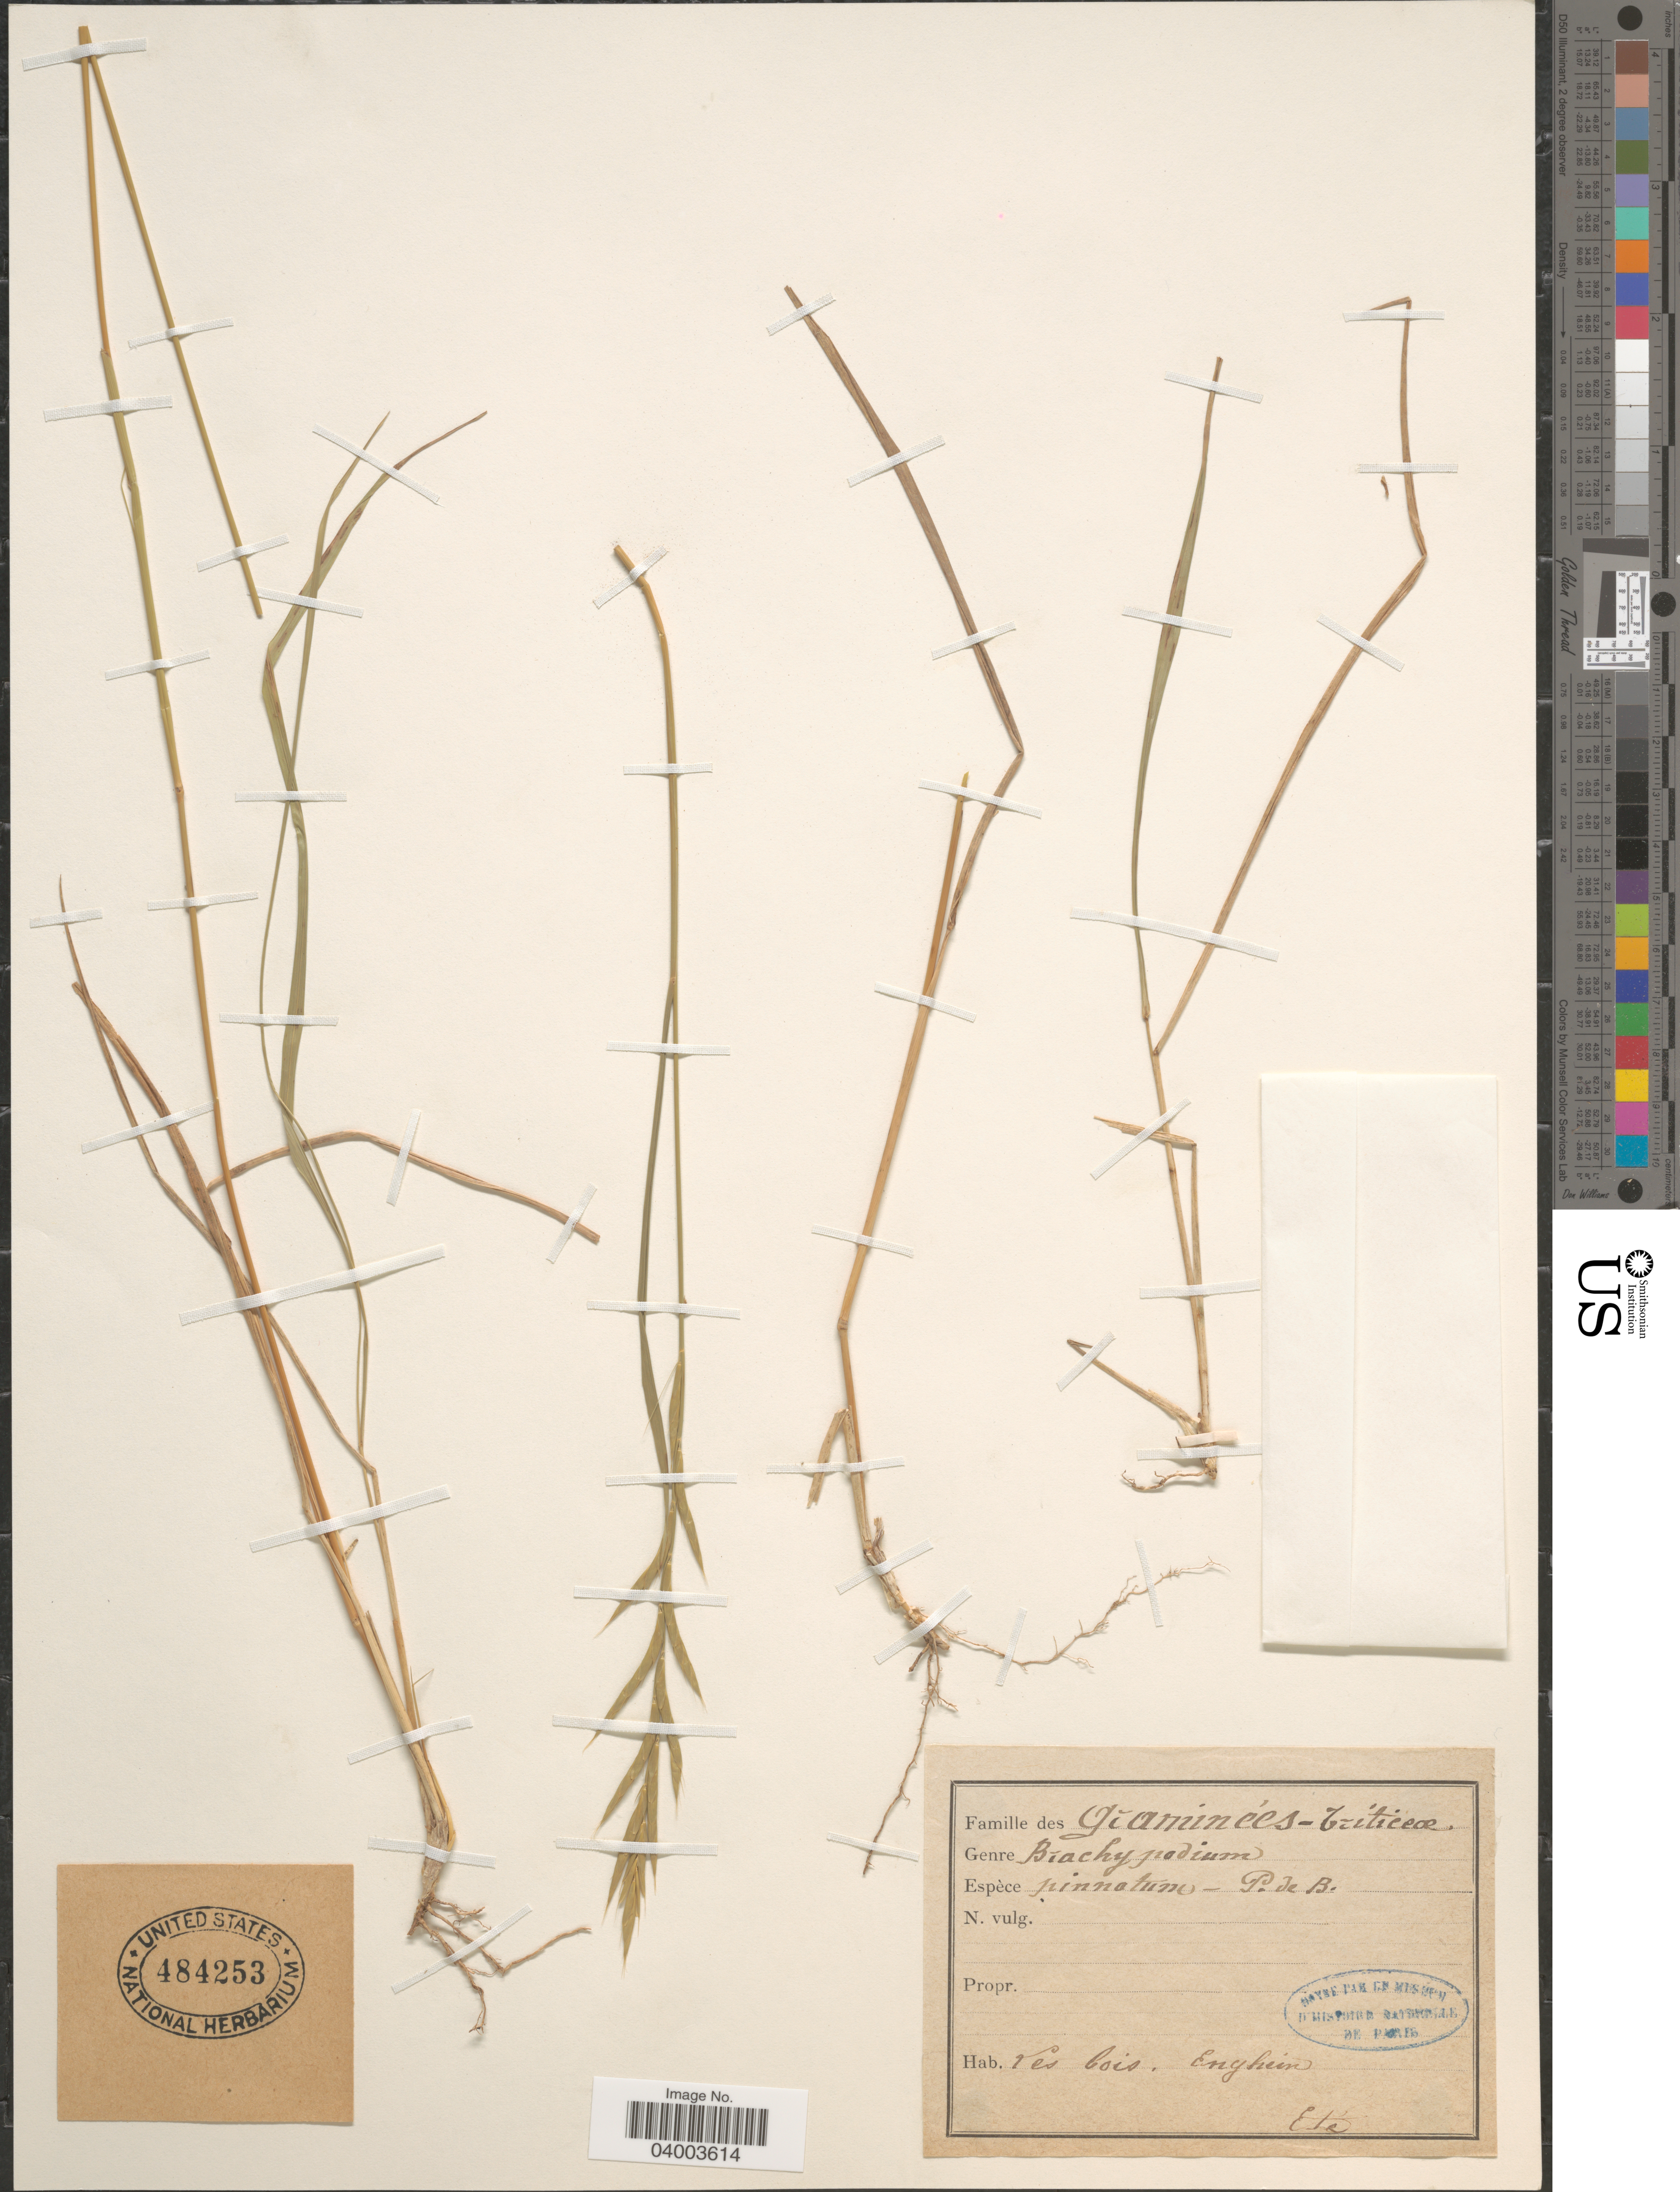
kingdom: Plantae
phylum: Tracheophyta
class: Liliopsida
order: Poales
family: Poaceae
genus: Brachypodium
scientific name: Brachypodium pinnatum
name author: (L.) P. Beauv.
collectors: Eté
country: France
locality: Les bois, Enghien.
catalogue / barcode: US 484253